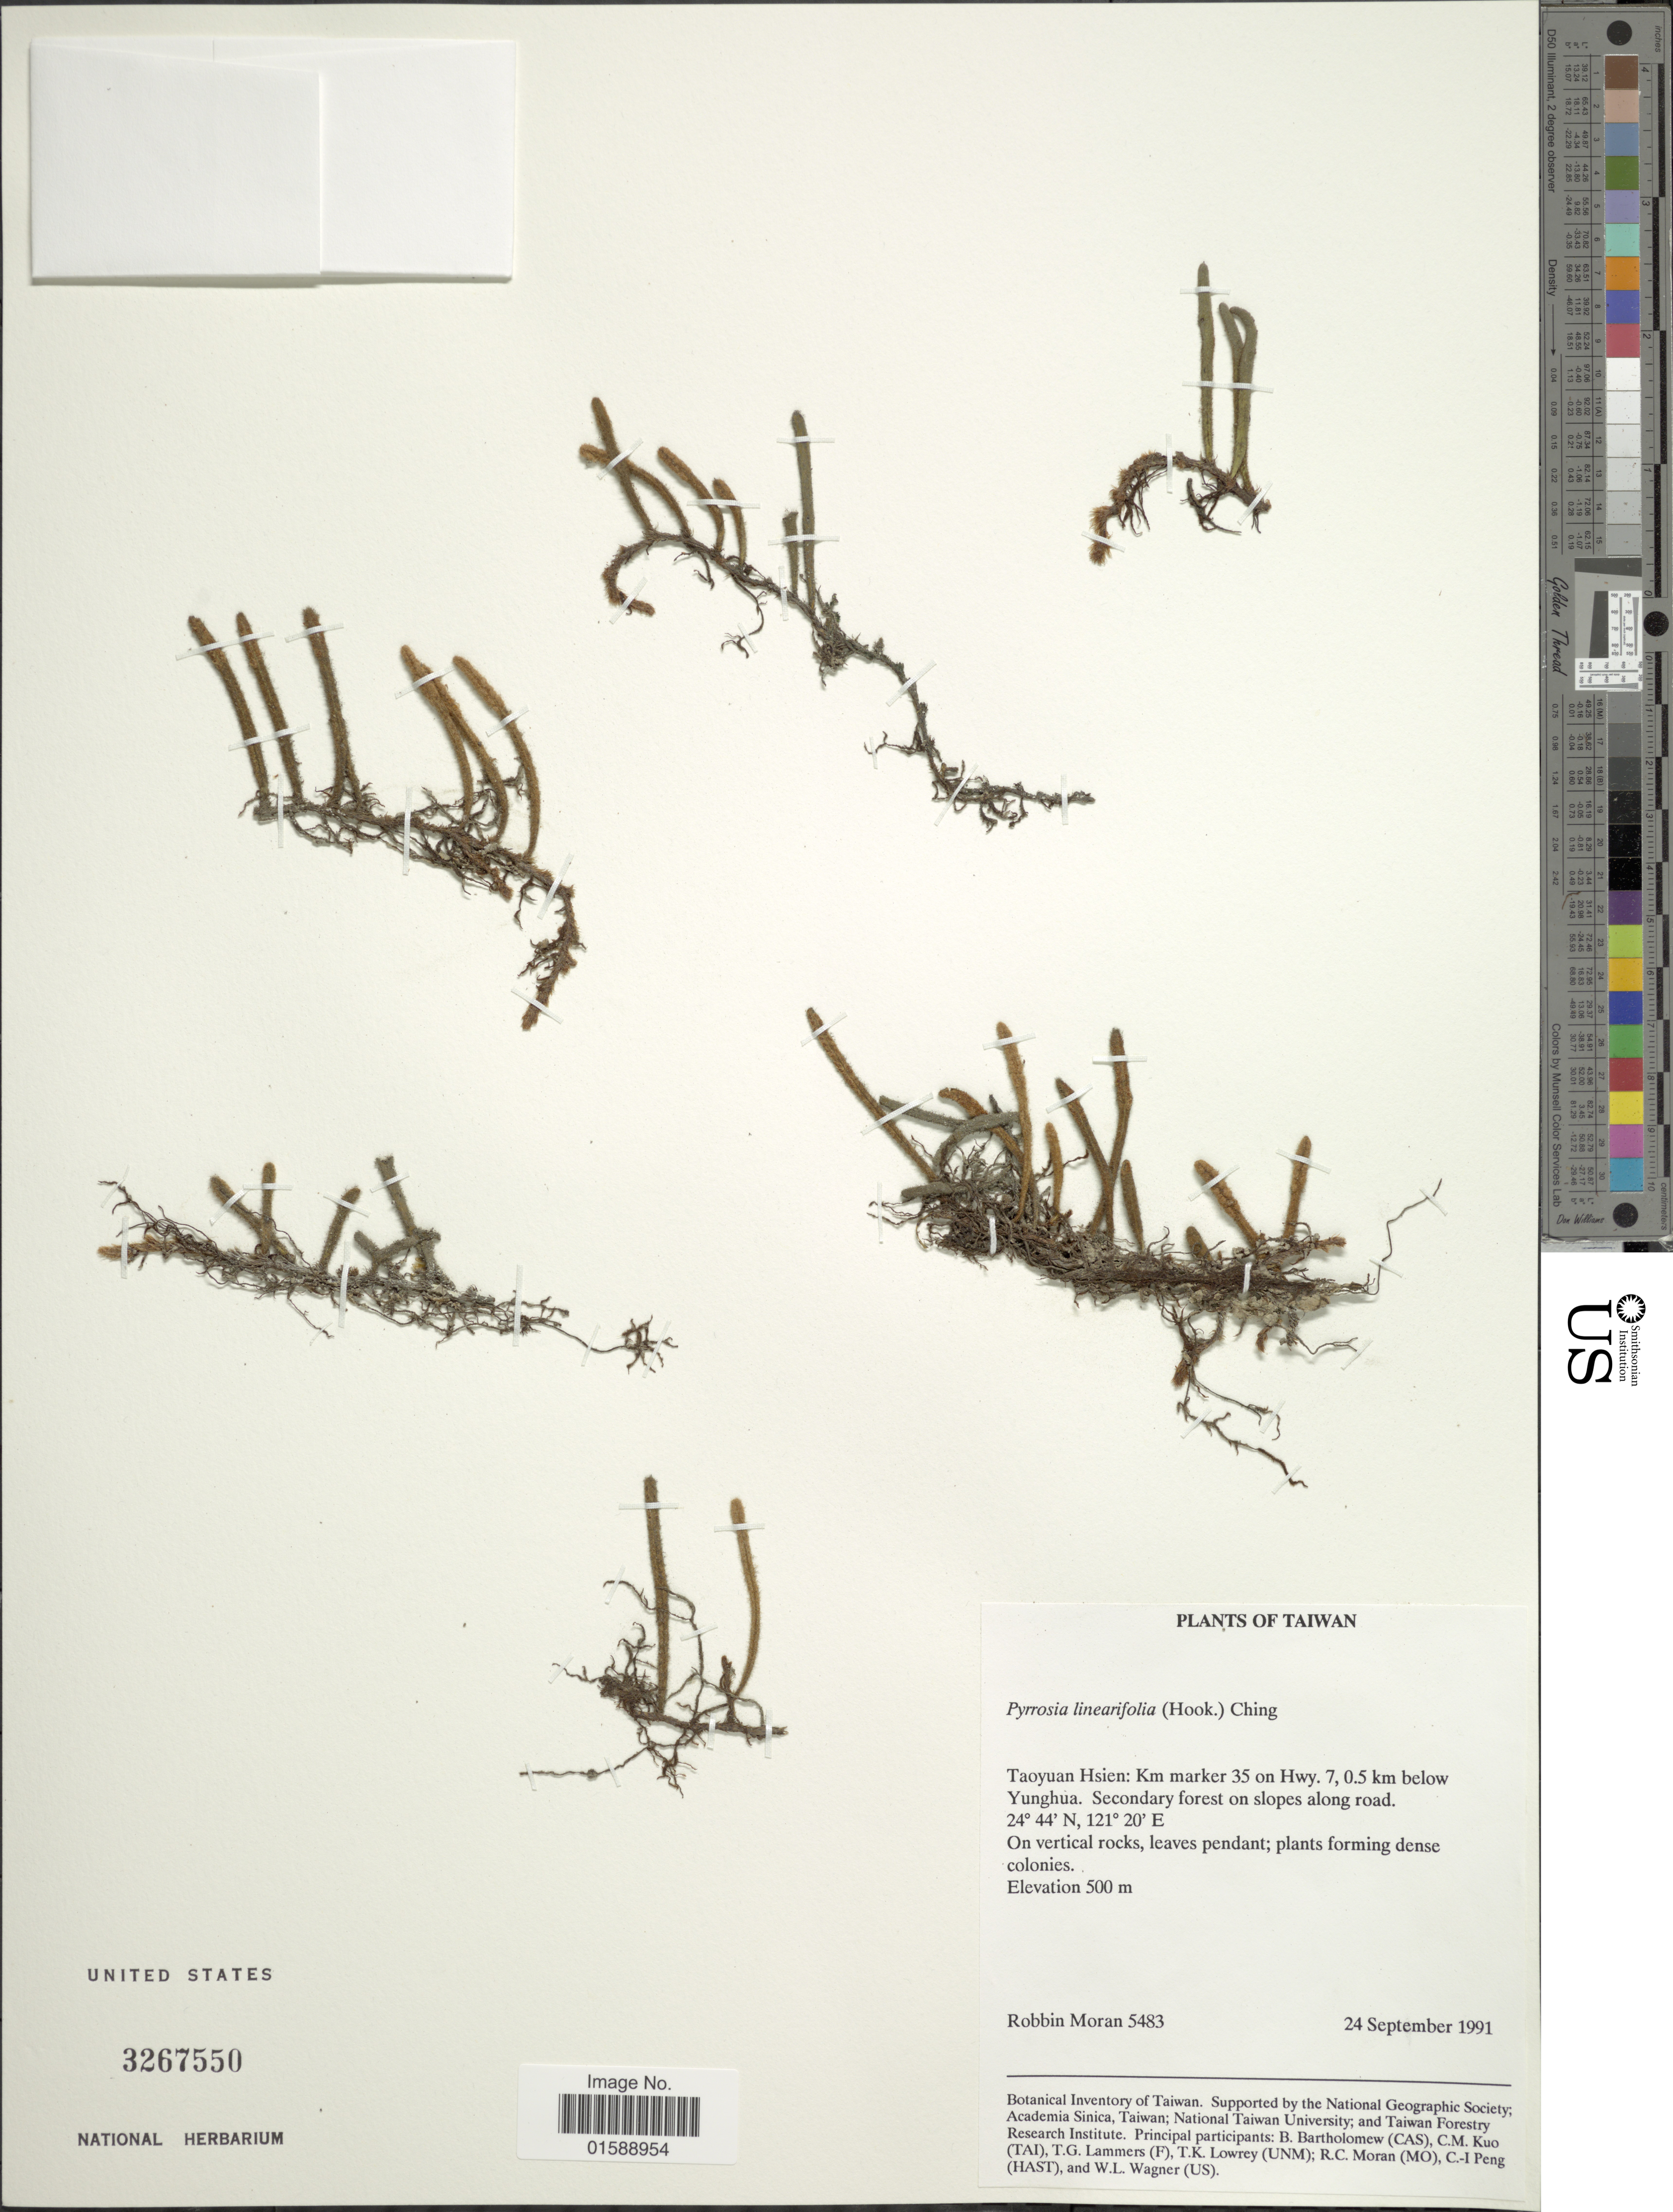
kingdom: Plantae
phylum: Tracheophyta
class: Polypodiopsida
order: Polypodiales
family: Polypodiaceae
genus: Pyrrosia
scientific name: Pyrrosia linearifolia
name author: (Hook.) Ching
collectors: R. C. Moran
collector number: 5483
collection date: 1991-09-24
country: Taiwan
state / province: Taoyuan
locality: Taoyuan Hsien: Km marker 35 on Hwy. 7, 0.5 km below Yunghua. Secondary forest on slopes along road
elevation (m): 500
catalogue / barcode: US 3267550